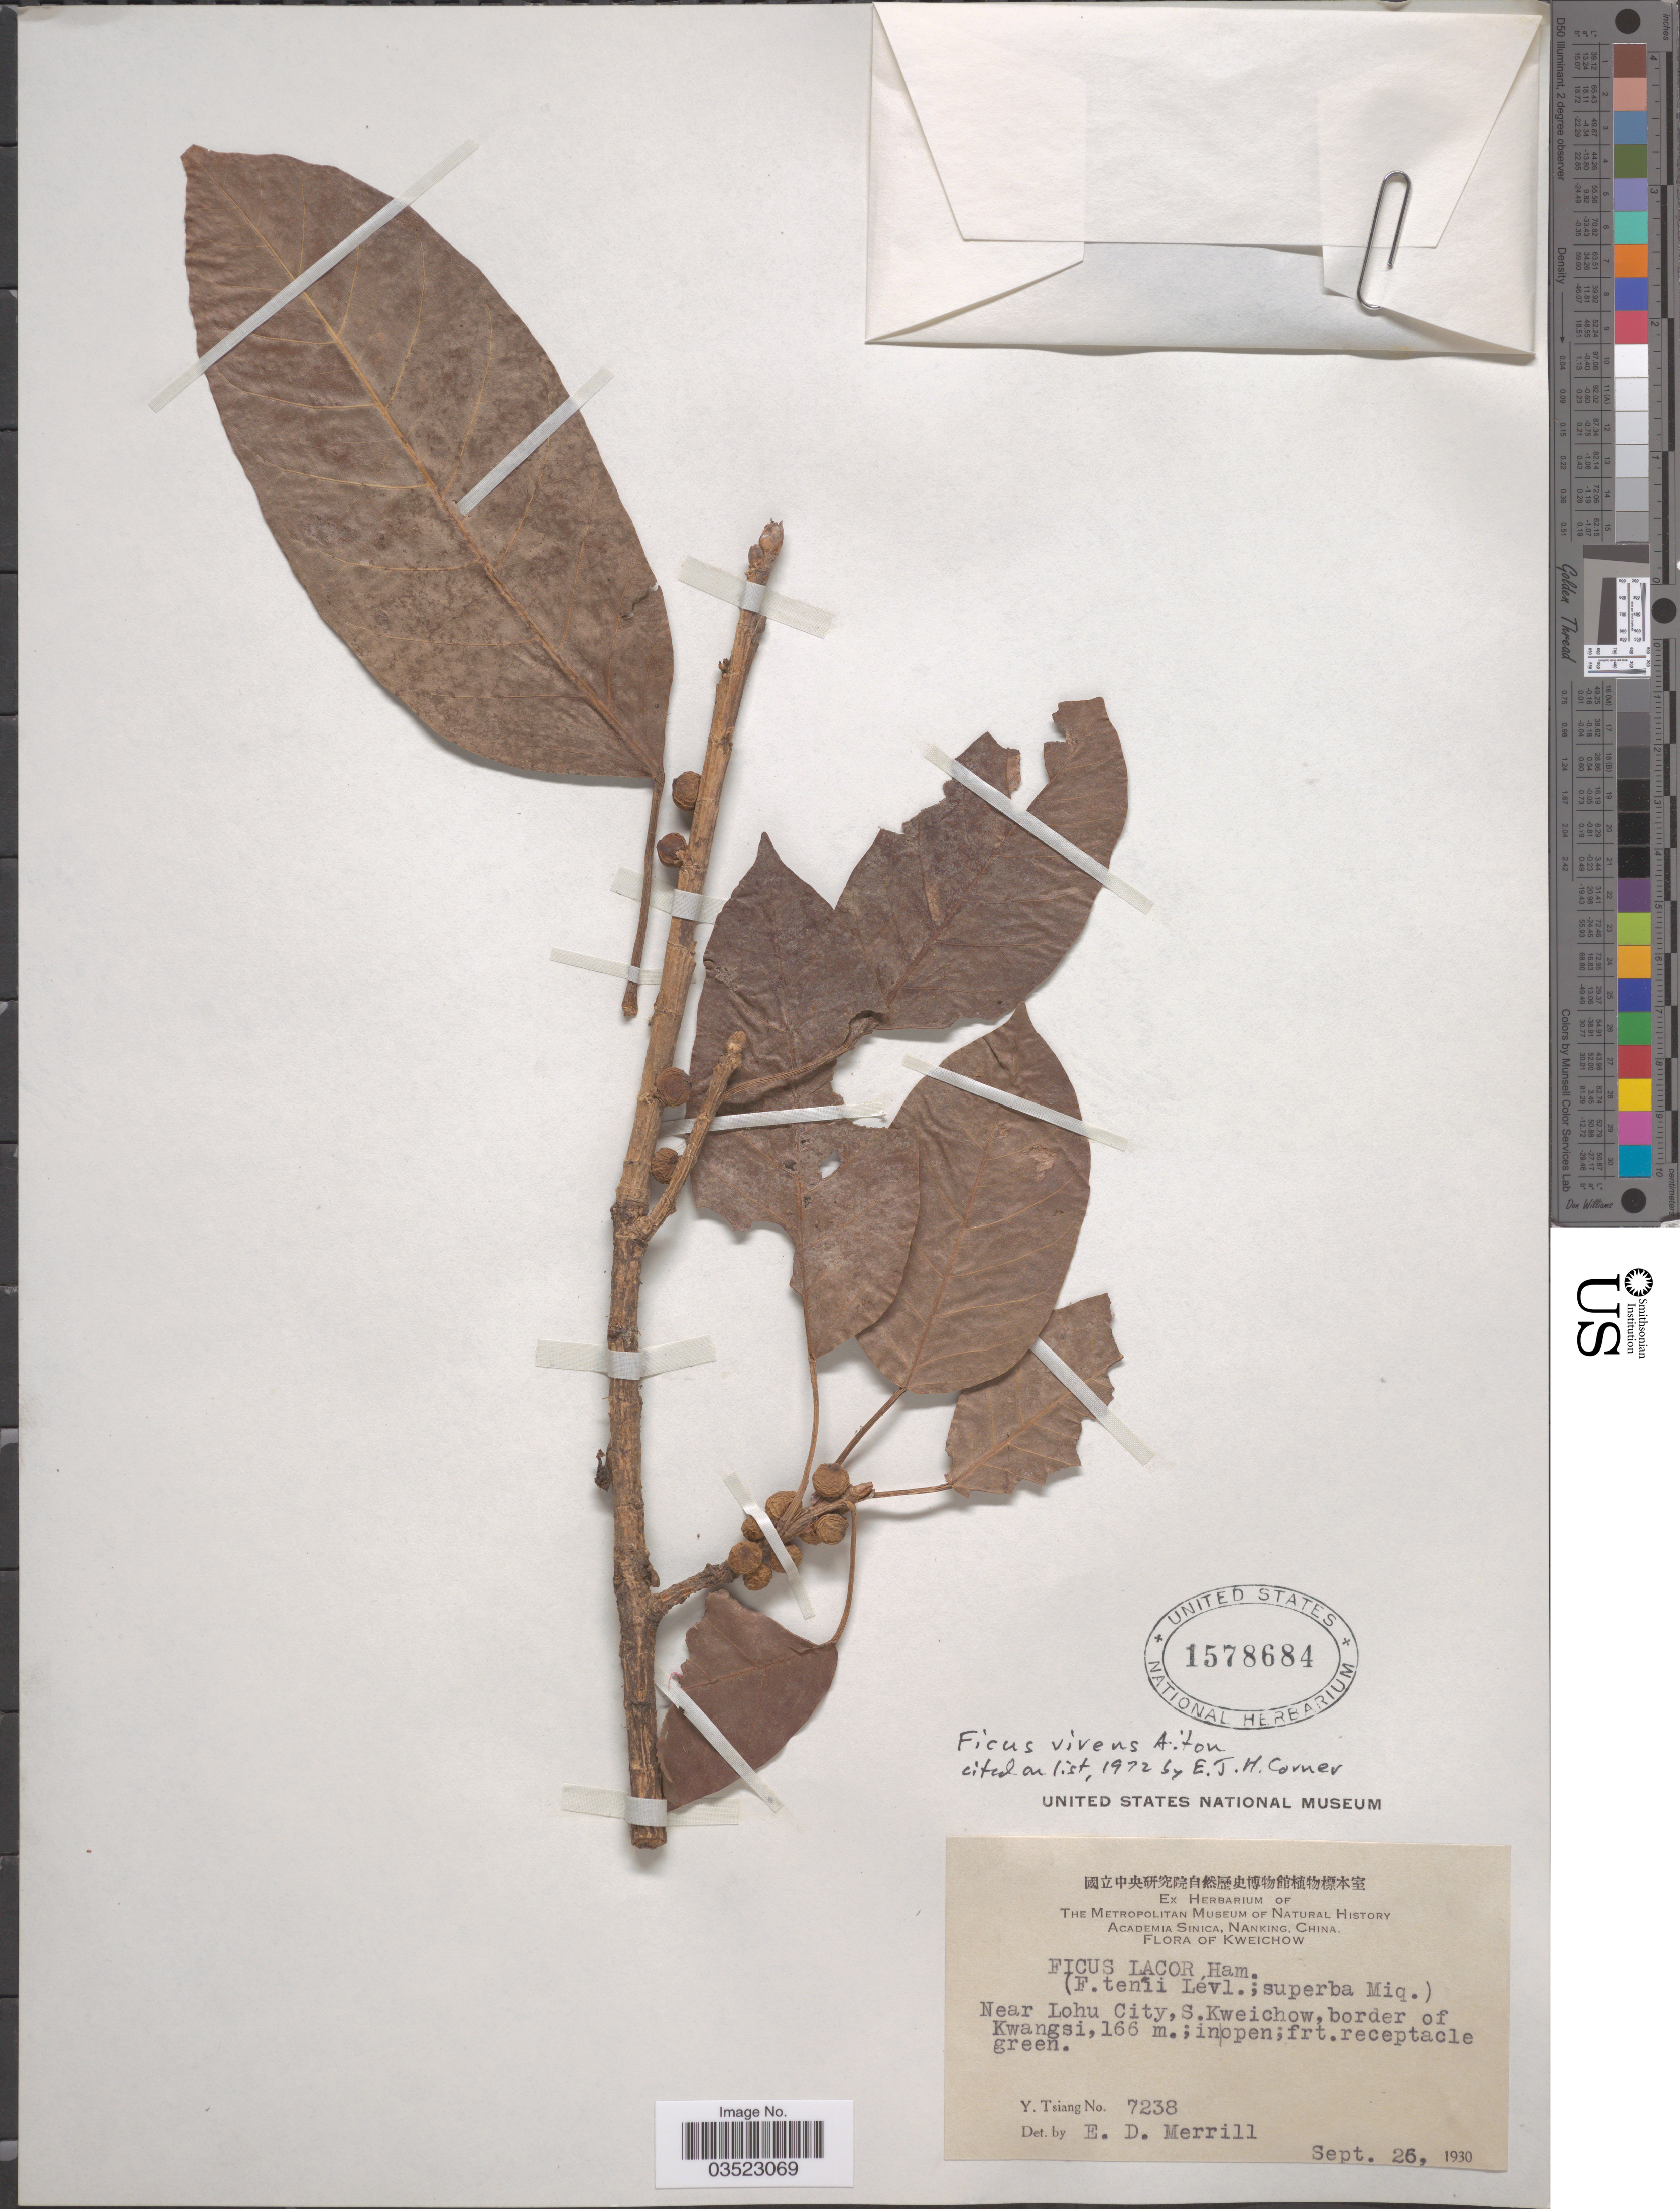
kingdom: Plantae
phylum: Tracheophyta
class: Magnoliopsida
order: Rosales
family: Moraceae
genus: Ficus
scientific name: Ficus virens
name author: Aiton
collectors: Y. Tsiang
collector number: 7238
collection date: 1930-09-26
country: China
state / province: Guizhou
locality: Kweichow. Near Lohu City, S. Kweichow, border of Kwangsi.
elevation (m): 166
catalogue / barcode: US 1578684